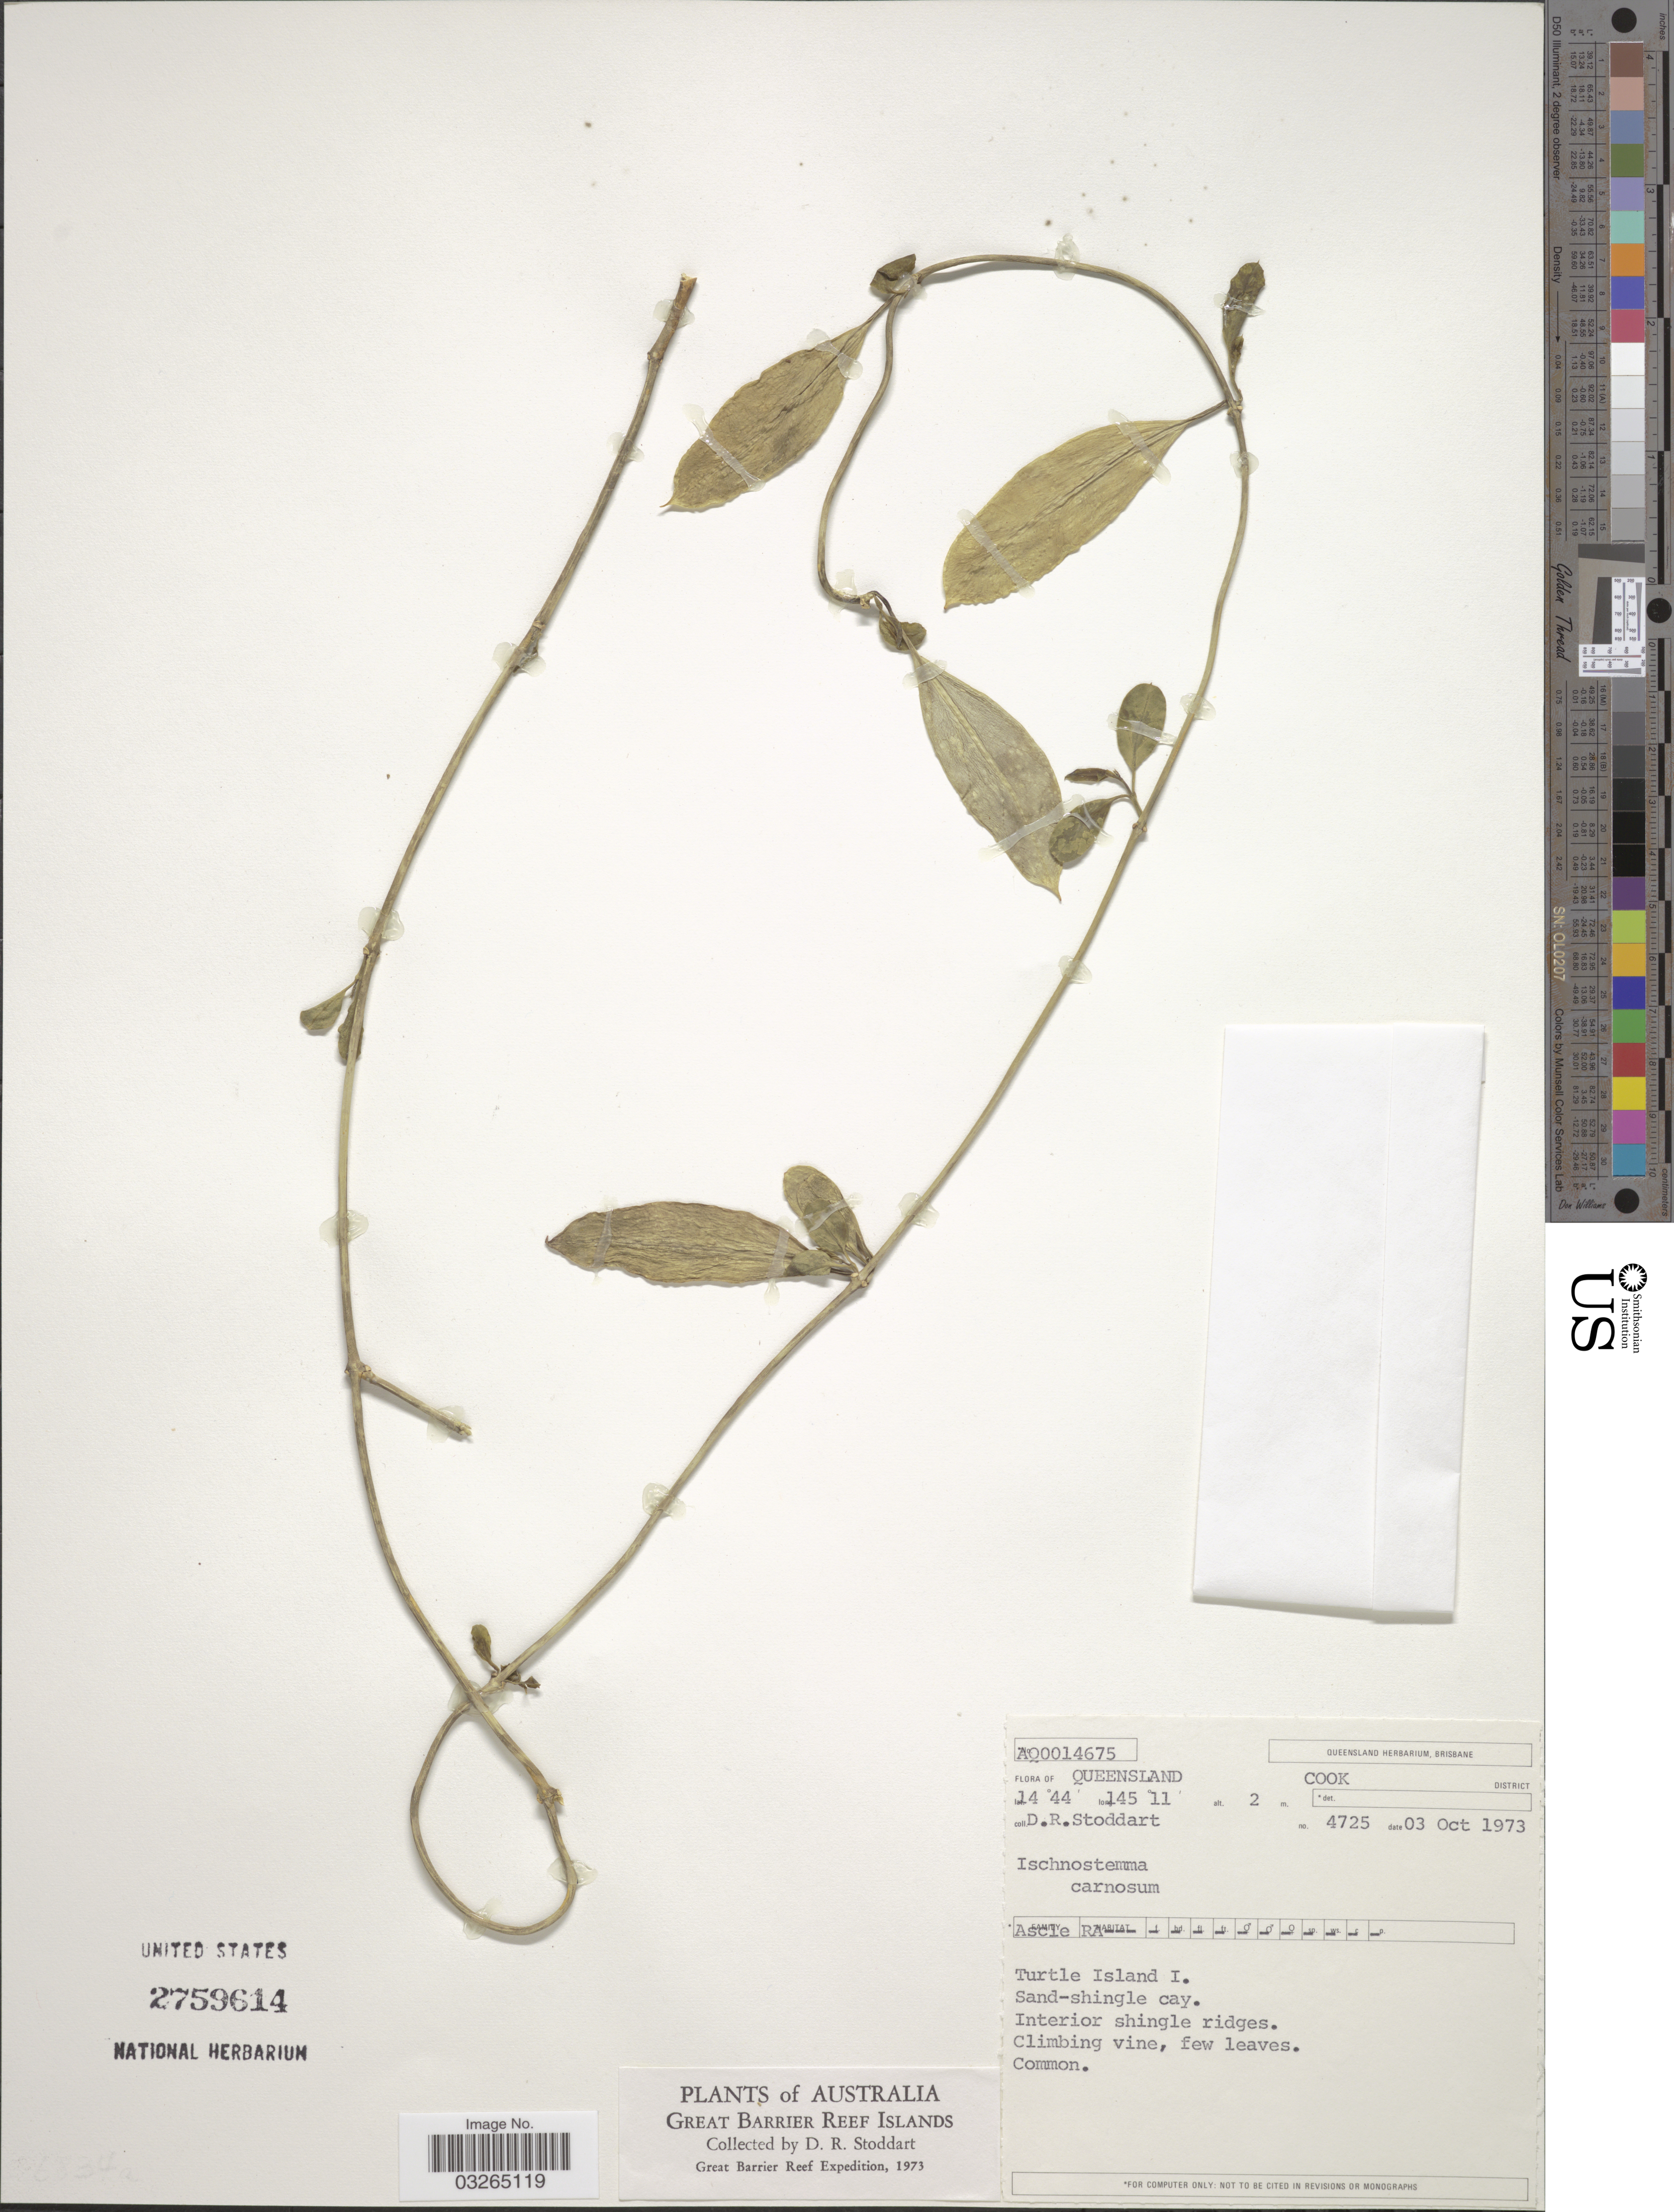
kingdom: Plantae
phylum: Tracheophyta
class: Magnoliopsida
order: Gentianales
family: Apocynaceae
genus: Vincetoxicum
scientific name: Vincetoxicum carnosum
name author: (R. Br.) Benth.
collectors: D. R. Stoddart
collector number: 4725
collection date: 1973-10-03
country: Australia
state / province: Queensland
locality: Cook District, Turtle Island I. Great Barrier Reef Islands.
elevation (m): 2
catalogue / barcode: US 2759614